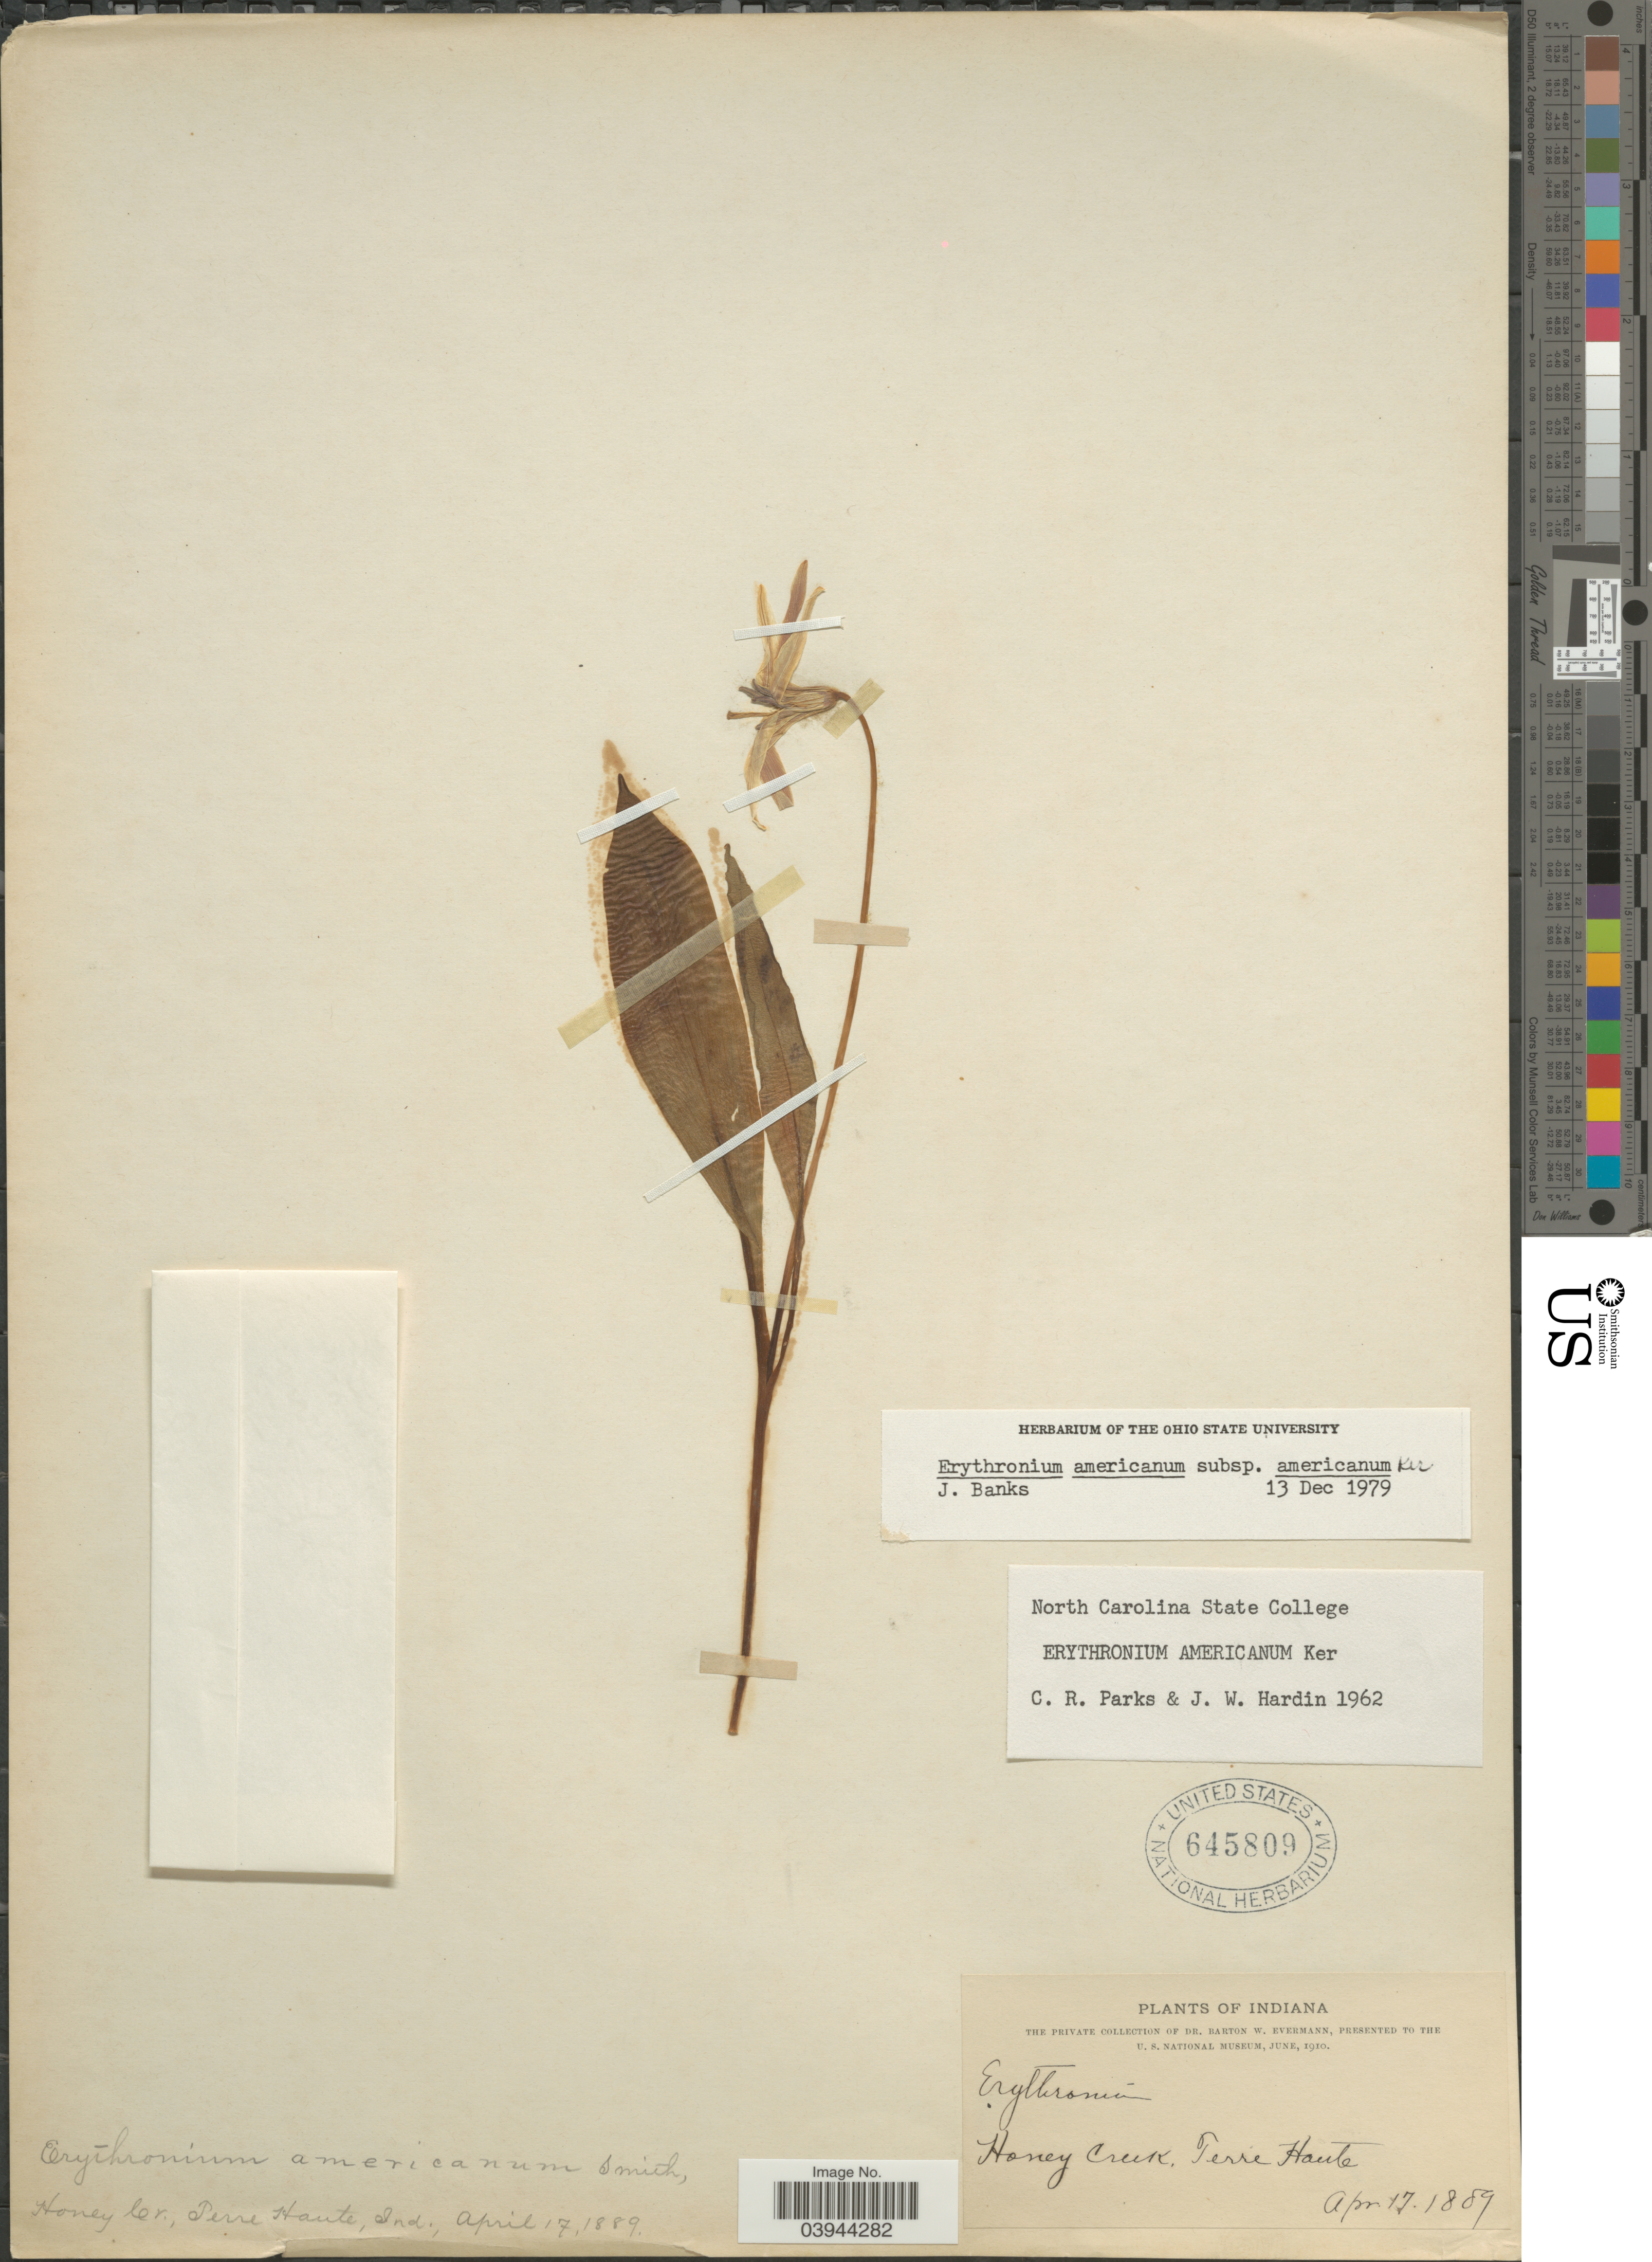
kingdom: Plantae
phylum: Tracheophyta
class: Liliopsida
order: Liliales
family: Liliaceae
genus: Erythronium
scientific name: Erythronium americanum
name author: Ker Gawl.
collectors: B. W. Evermann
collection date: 1889-04-07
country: United States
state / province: Indiana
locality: Honey Creek, Terre Haute.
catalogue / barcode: US 645809